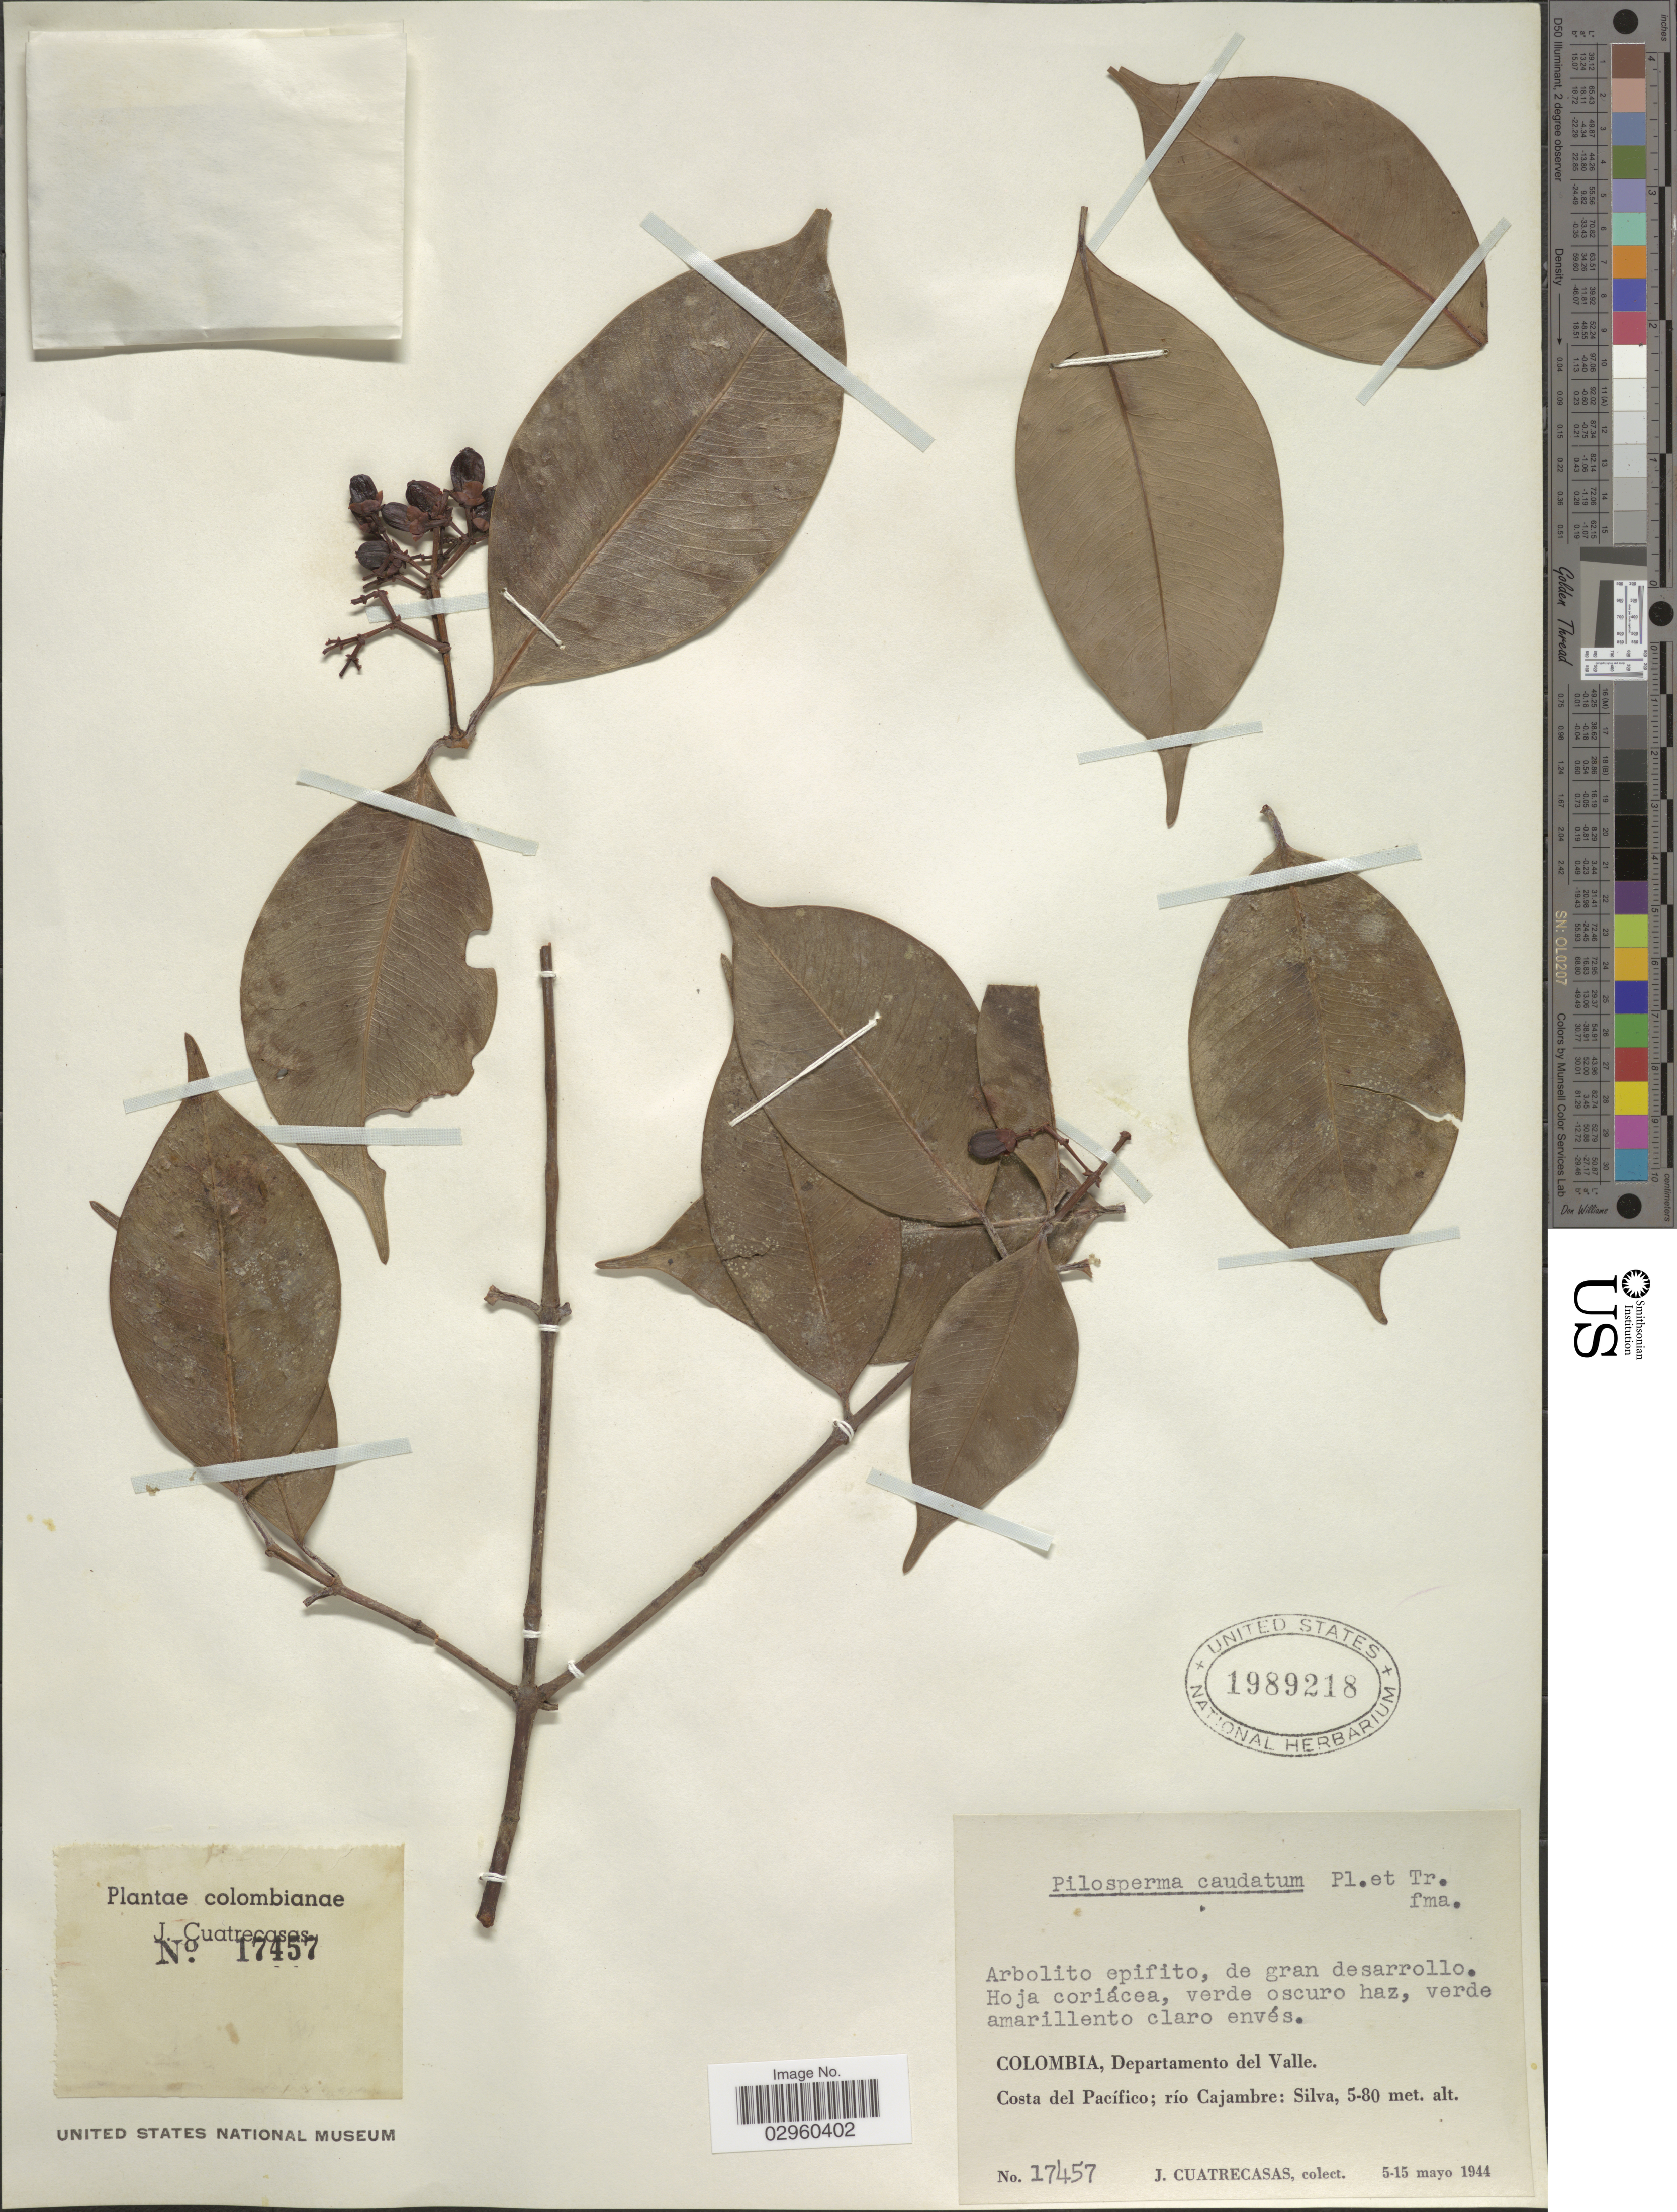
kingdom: Plantae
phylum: Tracheophyta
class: Magnoliopsida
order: Malpighiales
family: Clusiaceae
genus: Clusia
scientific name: Clusia caudata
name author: (Planch. & Triana) Pipoly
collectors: J. Cuatrecasas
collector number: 17457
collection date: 1944-05-05/1944-05-15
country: Colombia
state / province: Valle del Cauca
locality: Departamento del Valle. Costa del Pacífico; río Cajambre: Silva.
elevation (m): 5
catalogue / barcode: US 1989218